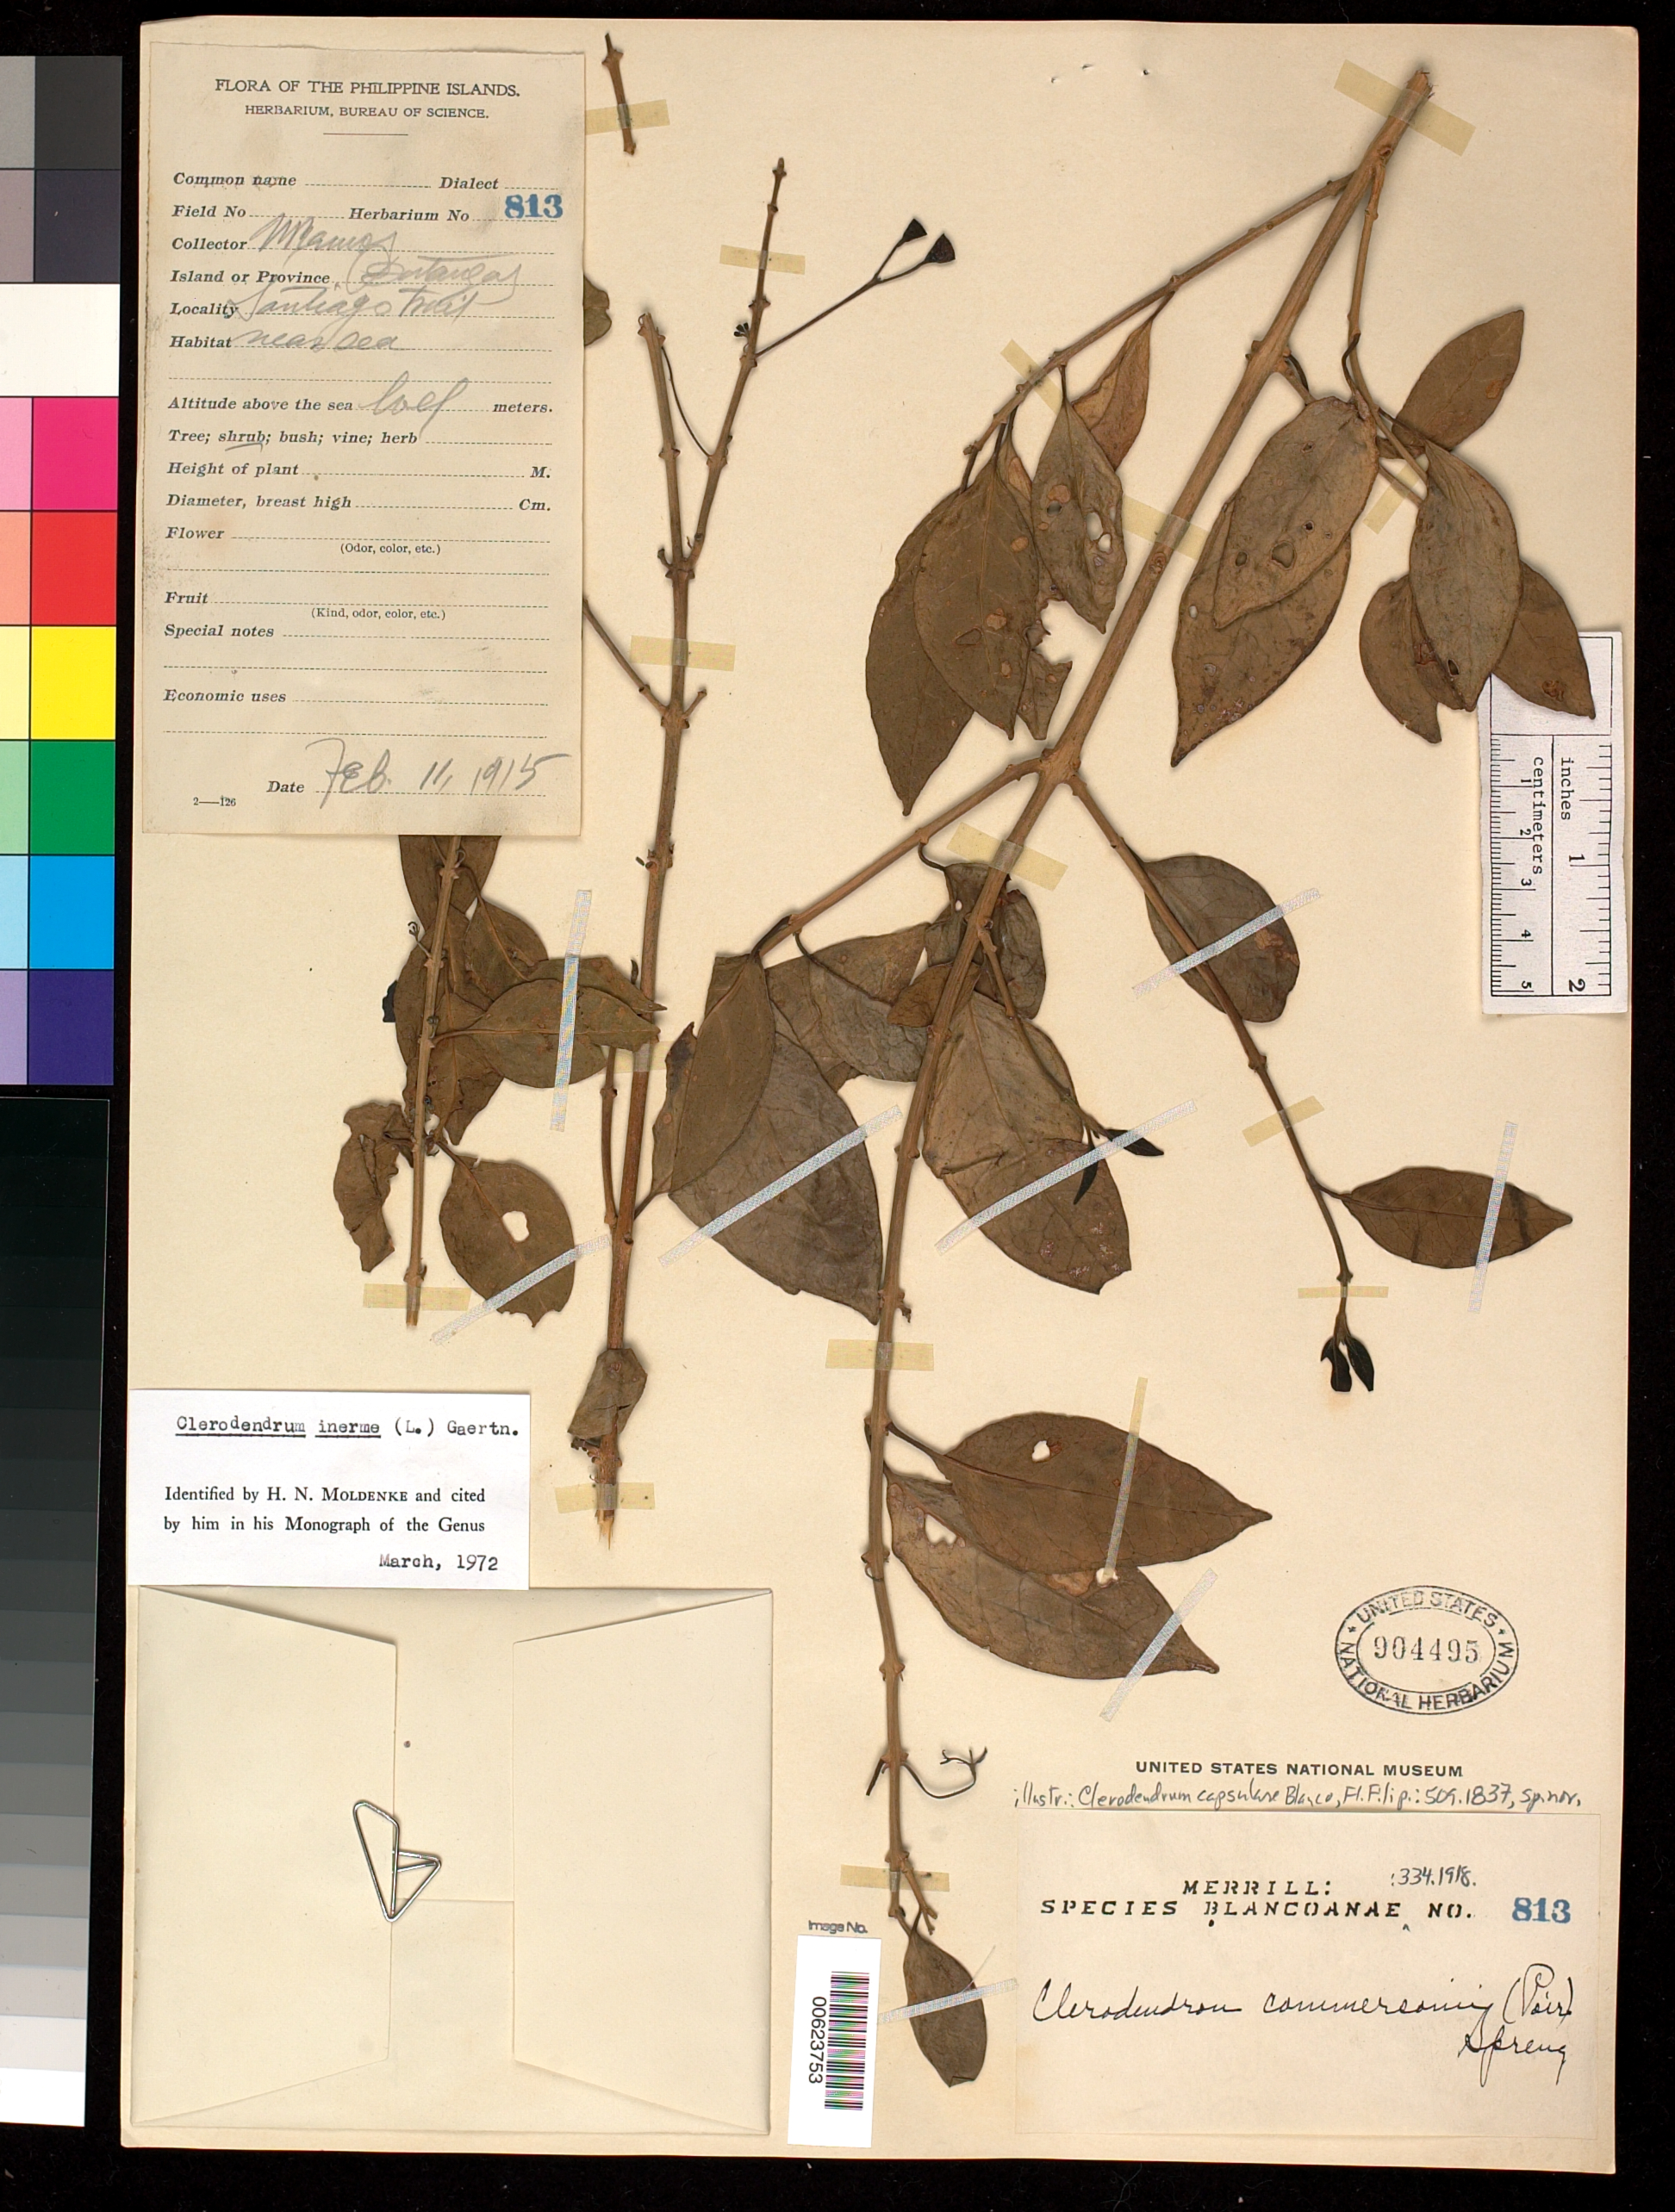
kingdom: Plantae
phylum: Tracheophyta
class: Magnoliopsida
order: Lamiales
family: Lamiaceae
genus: Clerodendrum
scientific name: Clerodendrum capsulare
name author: Blanco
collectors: M. Ramos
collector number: Sp. Blancoan. 0813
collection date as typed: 11 Feb 1915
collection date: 1915-02-11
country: Philippines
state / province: Calabarzon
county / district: Batangas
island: Luzon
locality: Santiago trail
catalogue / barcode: US 904495